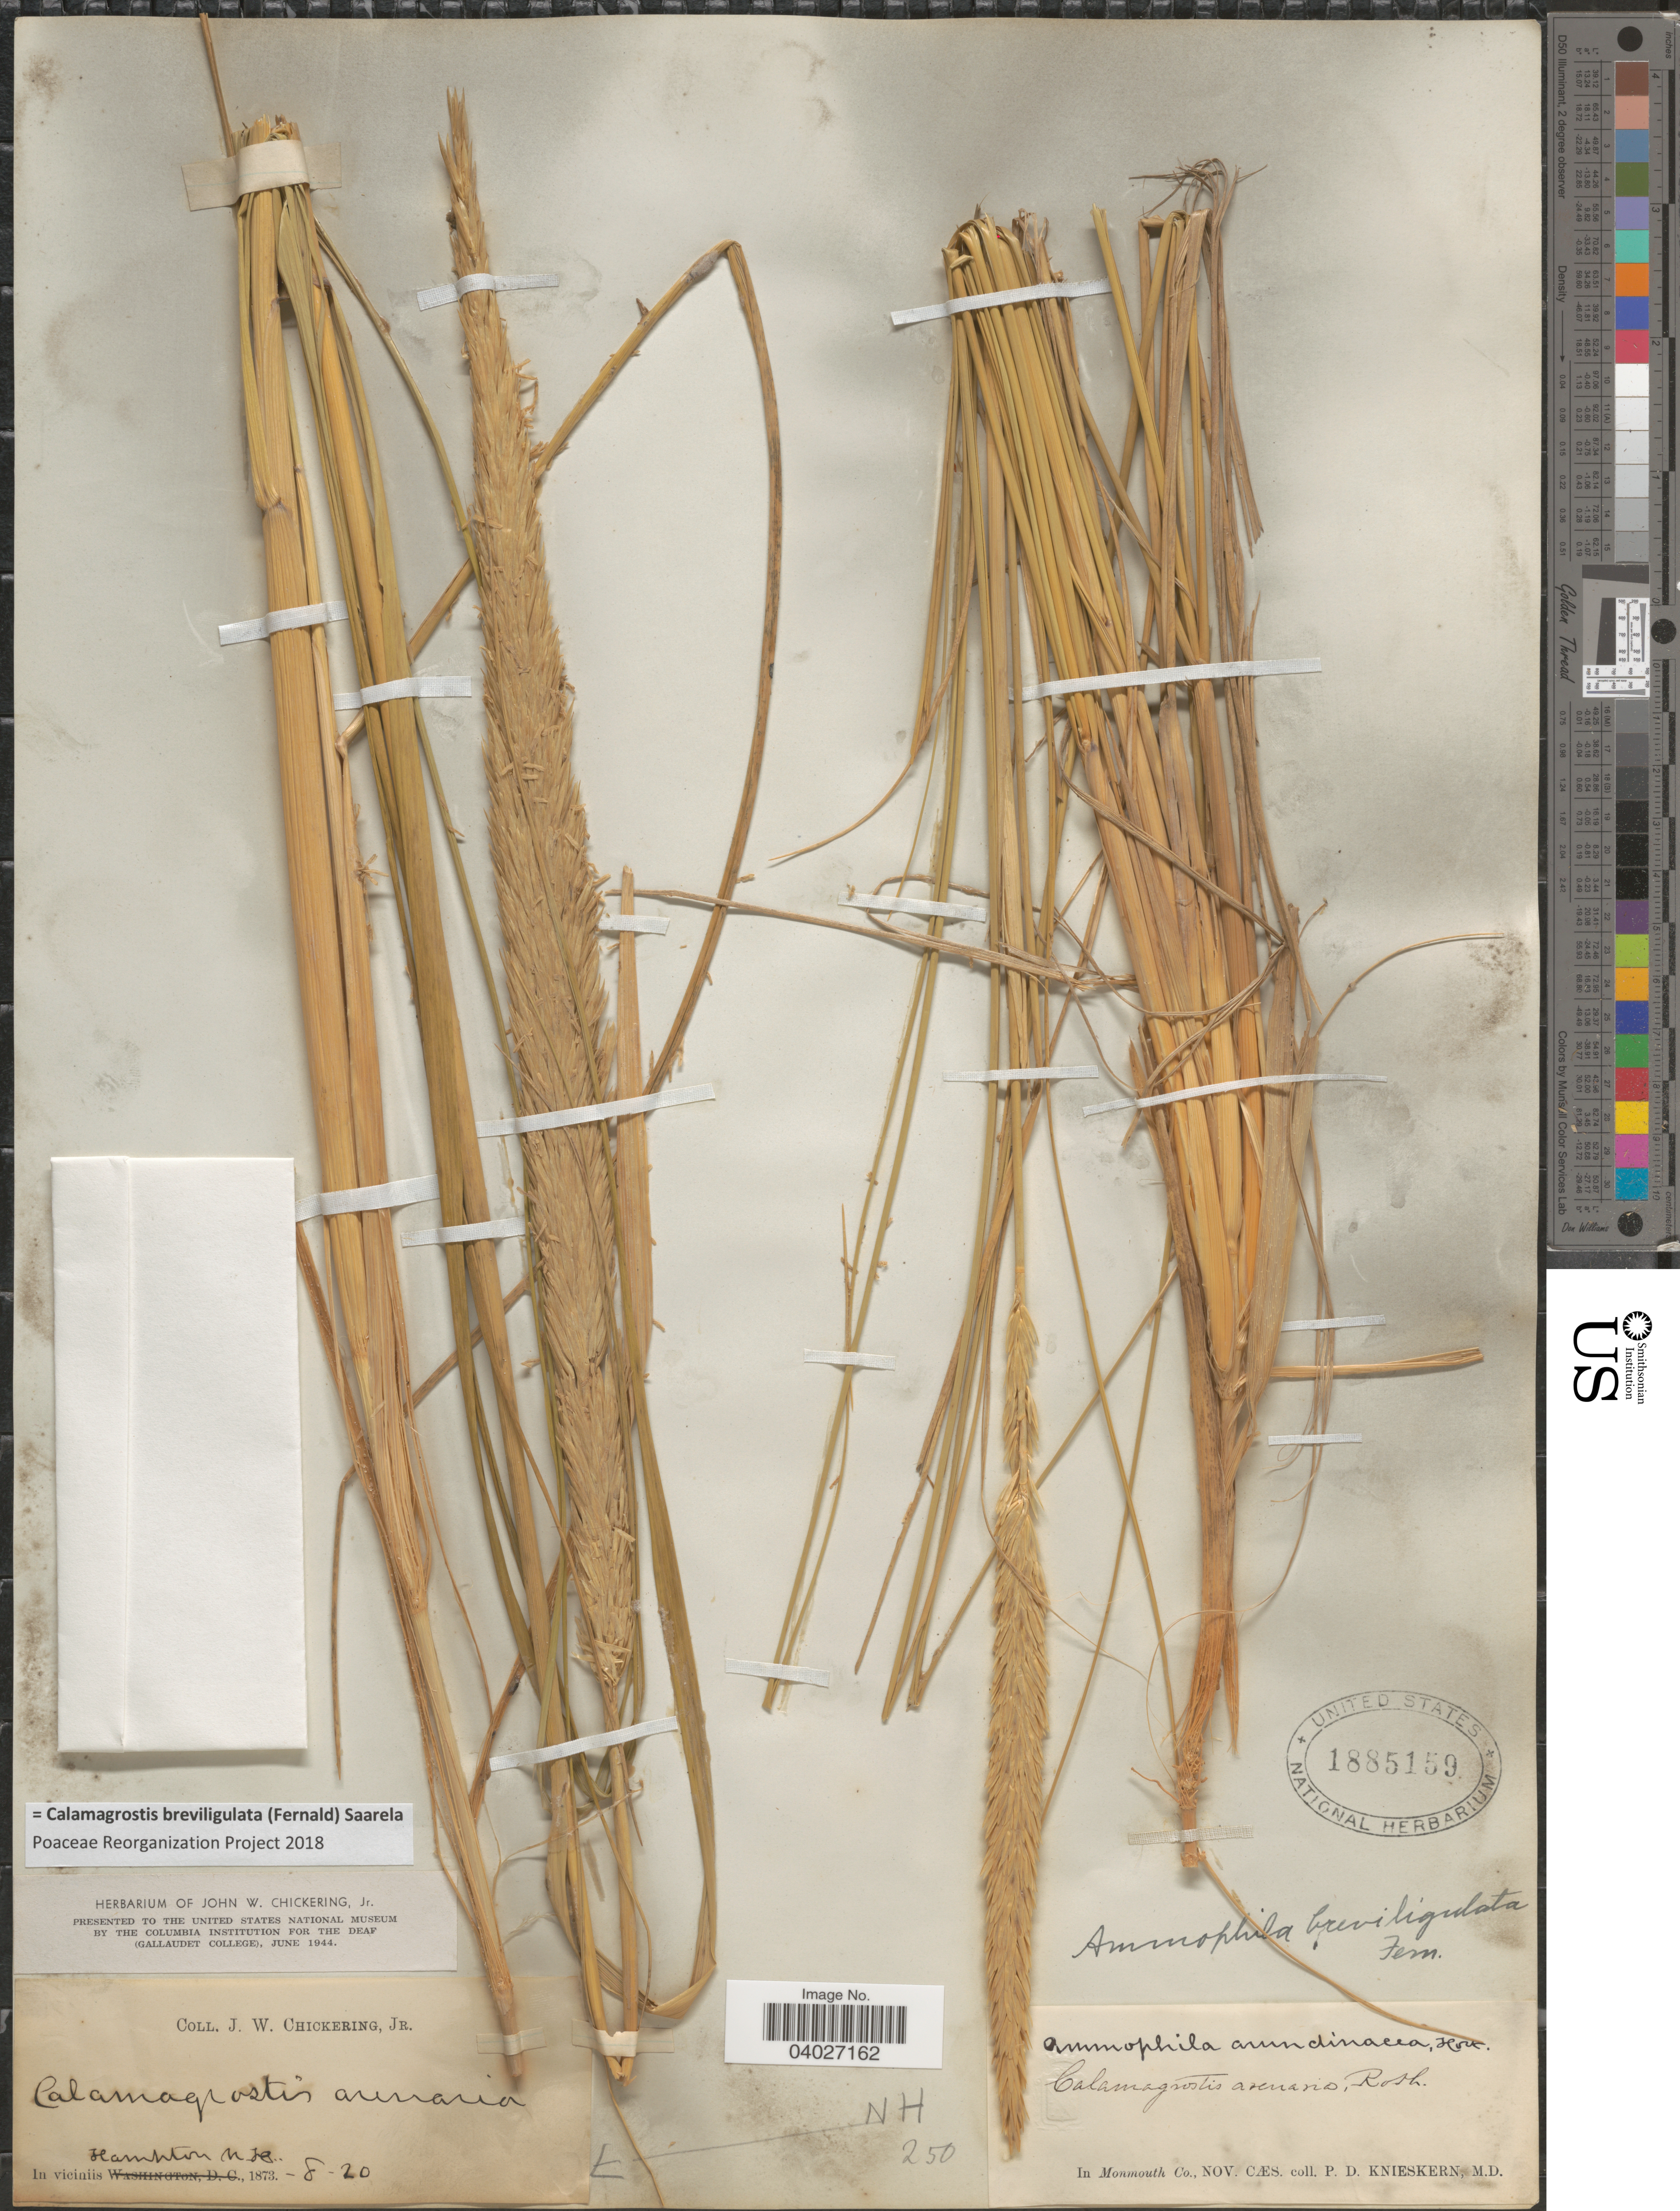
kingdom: Plantae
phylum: Tracheophyta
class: Liliopsida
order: Poales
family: Poaceae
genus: Calamagrostis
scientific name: Calamagrostis breviligulata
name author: (Fernald) Saarela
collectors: J. W. Chickering Jr.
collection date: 1873-08-20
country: United States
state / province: New Hampshire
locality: In viciniis Hampton.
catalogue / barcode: US 1885159